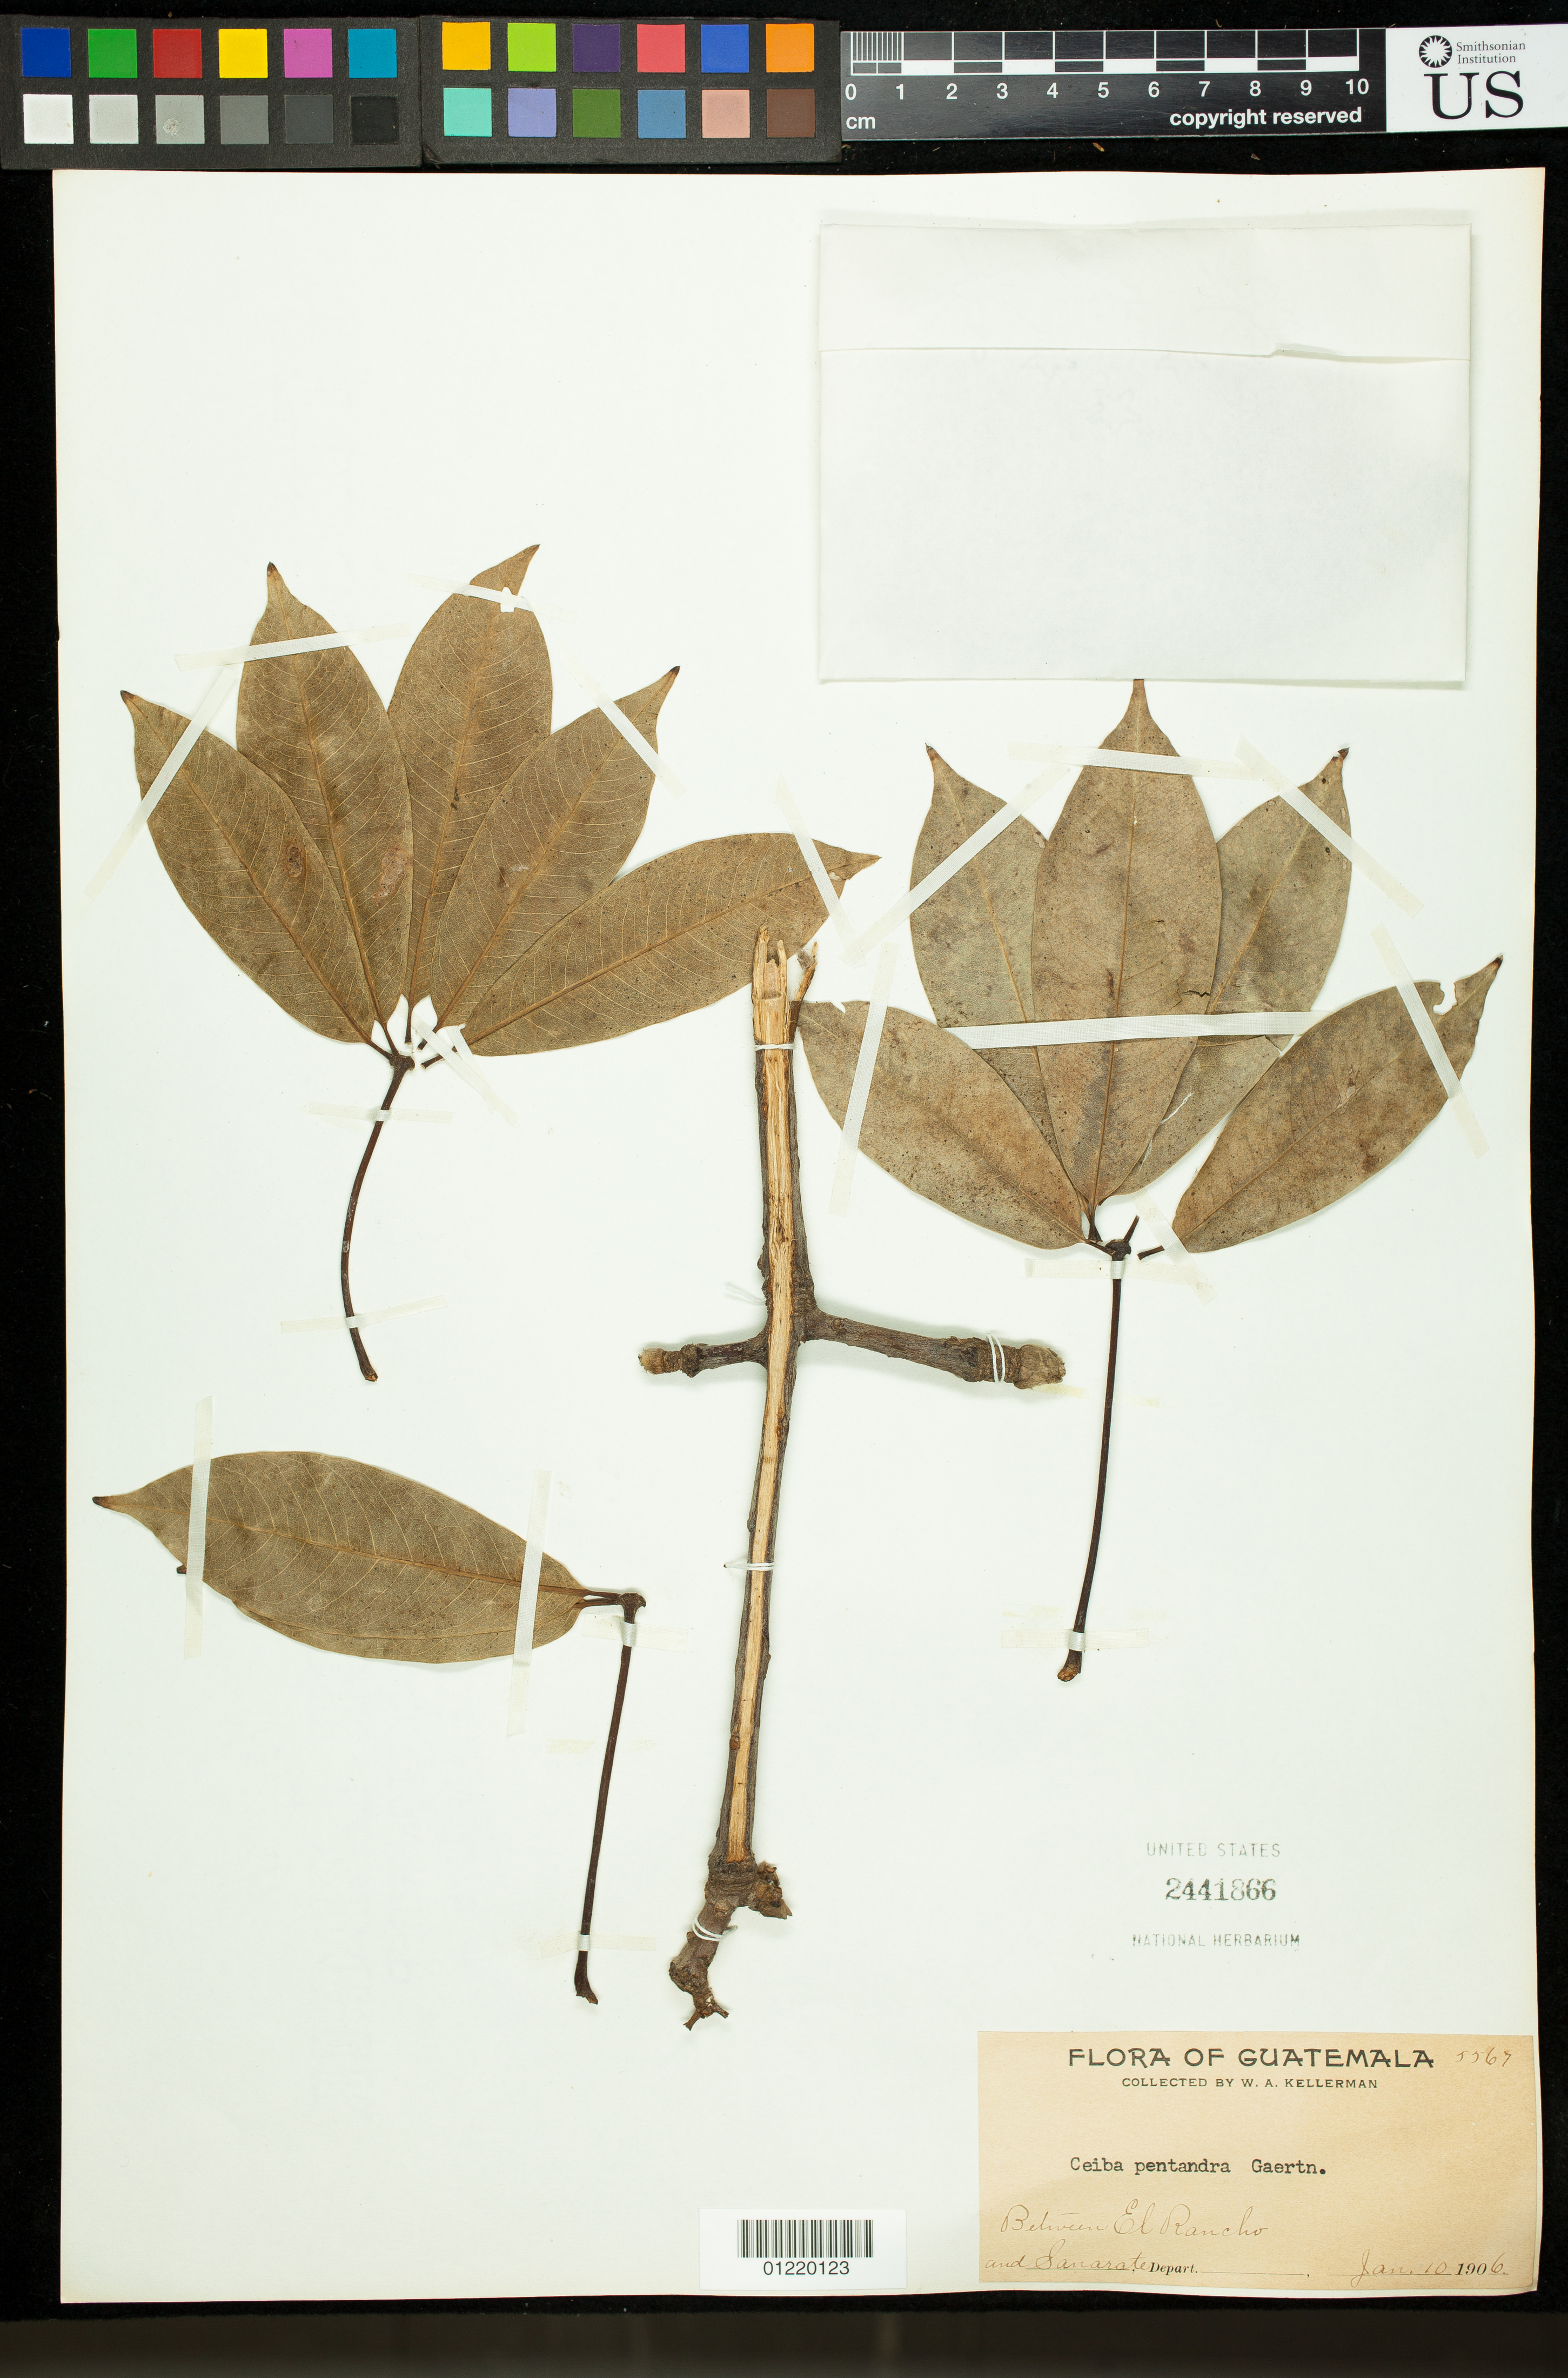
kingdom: Plantae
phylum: Tracheophyta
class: Magnoliopsida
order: Malvales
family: Malvaceae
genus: Ceiba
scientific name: Ceiba parvifolia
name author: Rose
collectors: W. A. Kellerman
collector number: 5567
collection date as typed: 1/10/1906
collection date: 1906-01-10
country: Guatemala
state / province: El Progreso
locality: Between El Rancho and Sanarate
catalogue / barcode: US 2441866